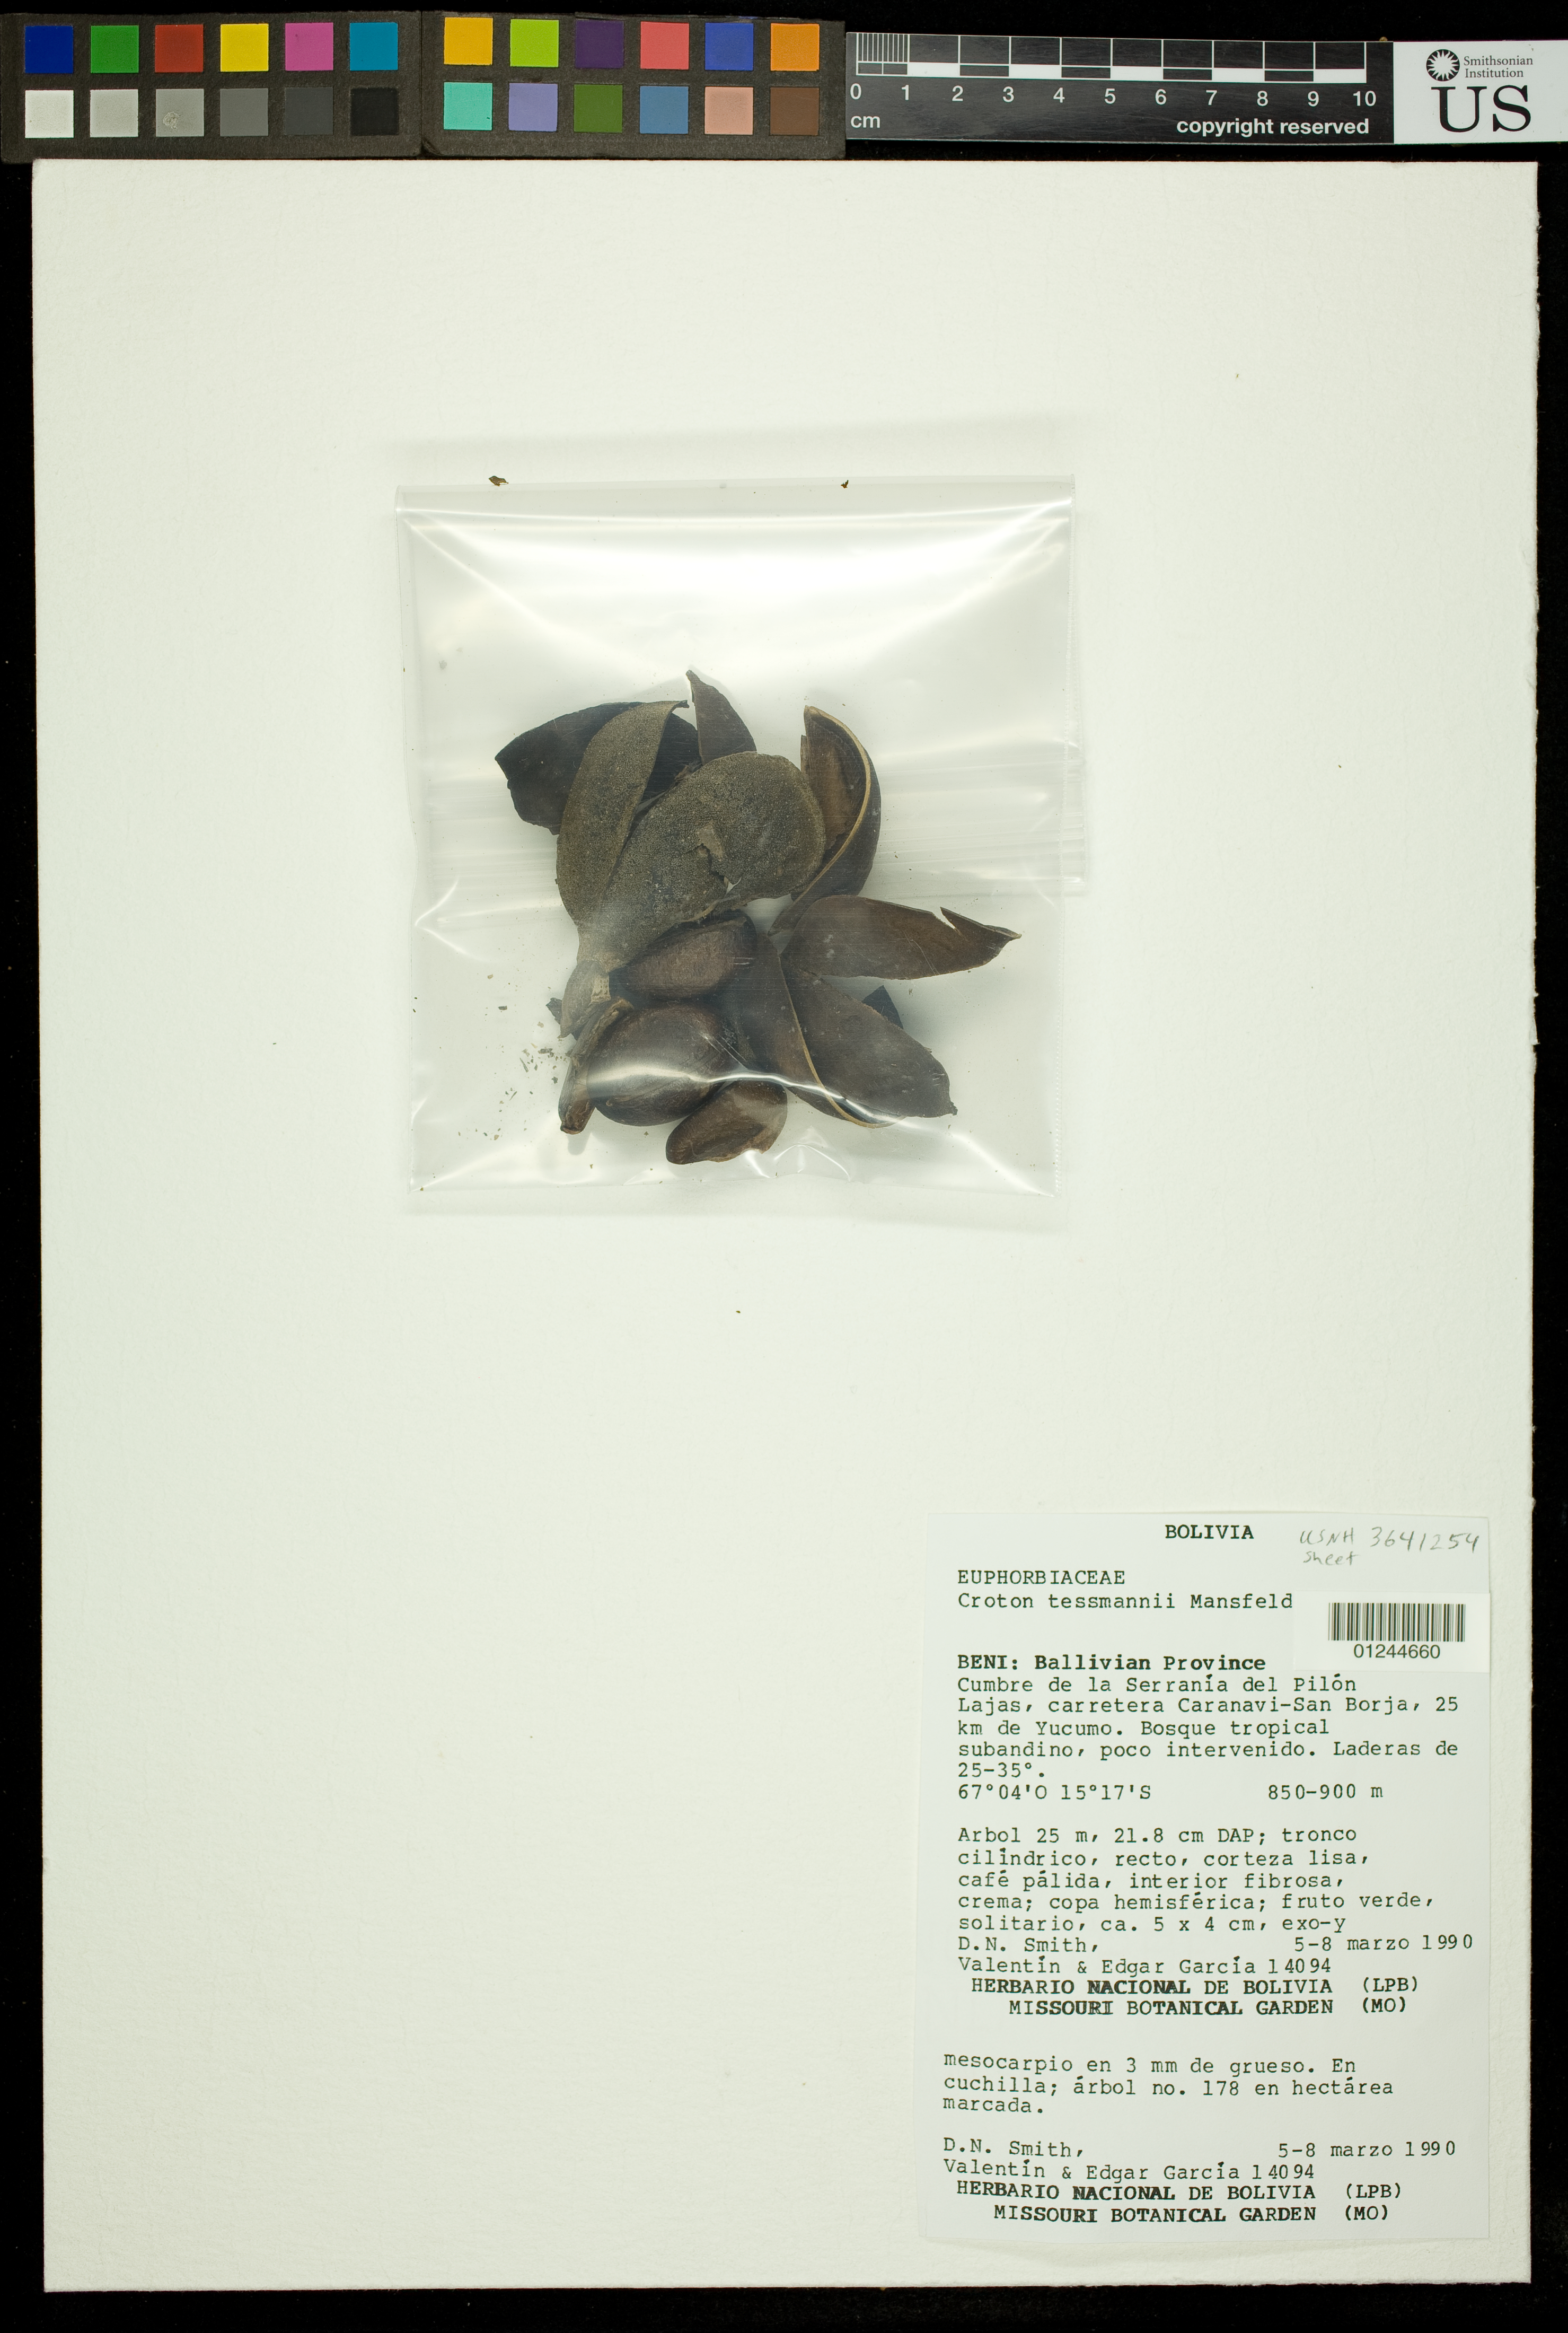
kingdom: Plantae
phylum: Tracheophyta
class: Magnoliopsida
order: Malpighiales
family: Euphorbiaceae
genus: Croton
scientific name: Croton tessmannii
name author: Mansf.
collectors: D. Smith, E. García & V. Garcia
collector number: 14094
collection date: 1990-03-05/1990-03-08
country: Bolivia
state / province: Beni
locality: Ballivian Province.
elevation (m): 850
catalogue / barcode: US 3641254